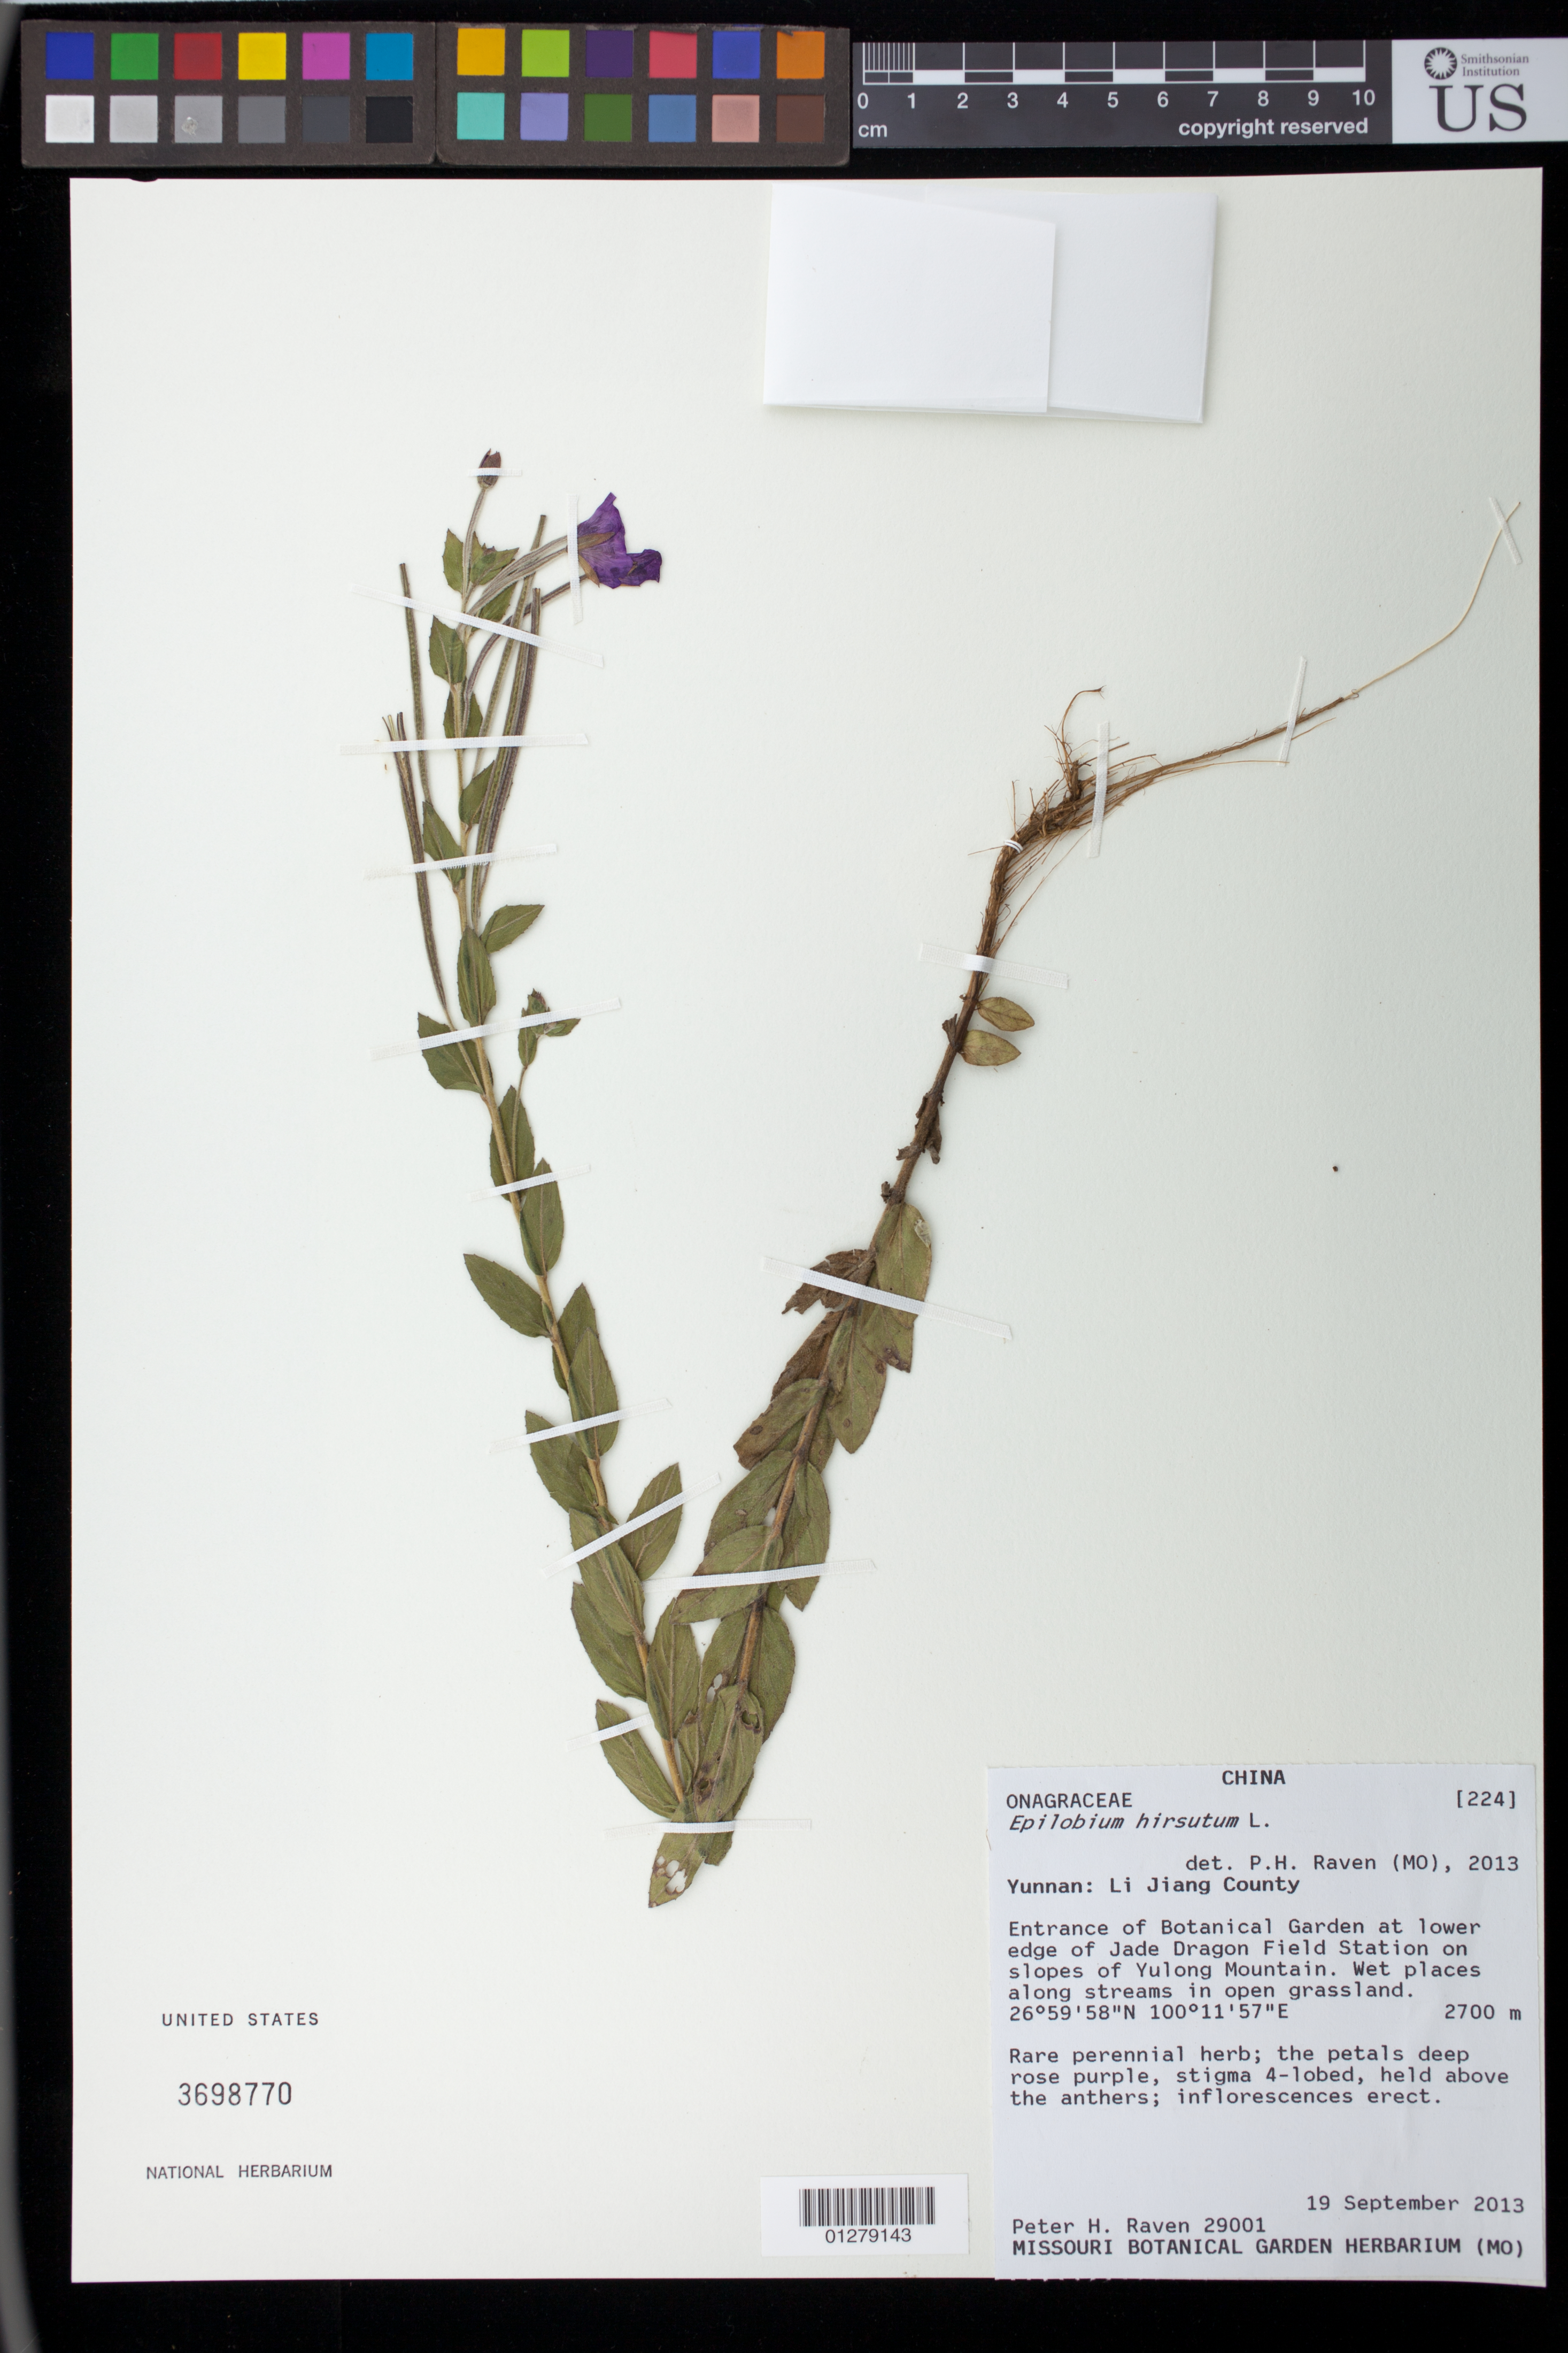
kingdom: Plantae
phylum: Tracheophyta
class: Magnoliopsida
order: Myrtales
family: Onagraceae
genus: Epilobium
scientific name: Epilobium hirsutum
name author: L.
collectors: P. Raven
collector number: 29001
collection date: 2013-09-19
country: China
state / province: Yunnan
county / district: Lijiang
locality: Entrance of Botanical Garden at lower edge of Jade Dragon Field Station on slopes of Yulong Mountain.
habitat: Wet places along streams in open grassland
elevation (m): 2700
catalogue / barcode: US 3698770